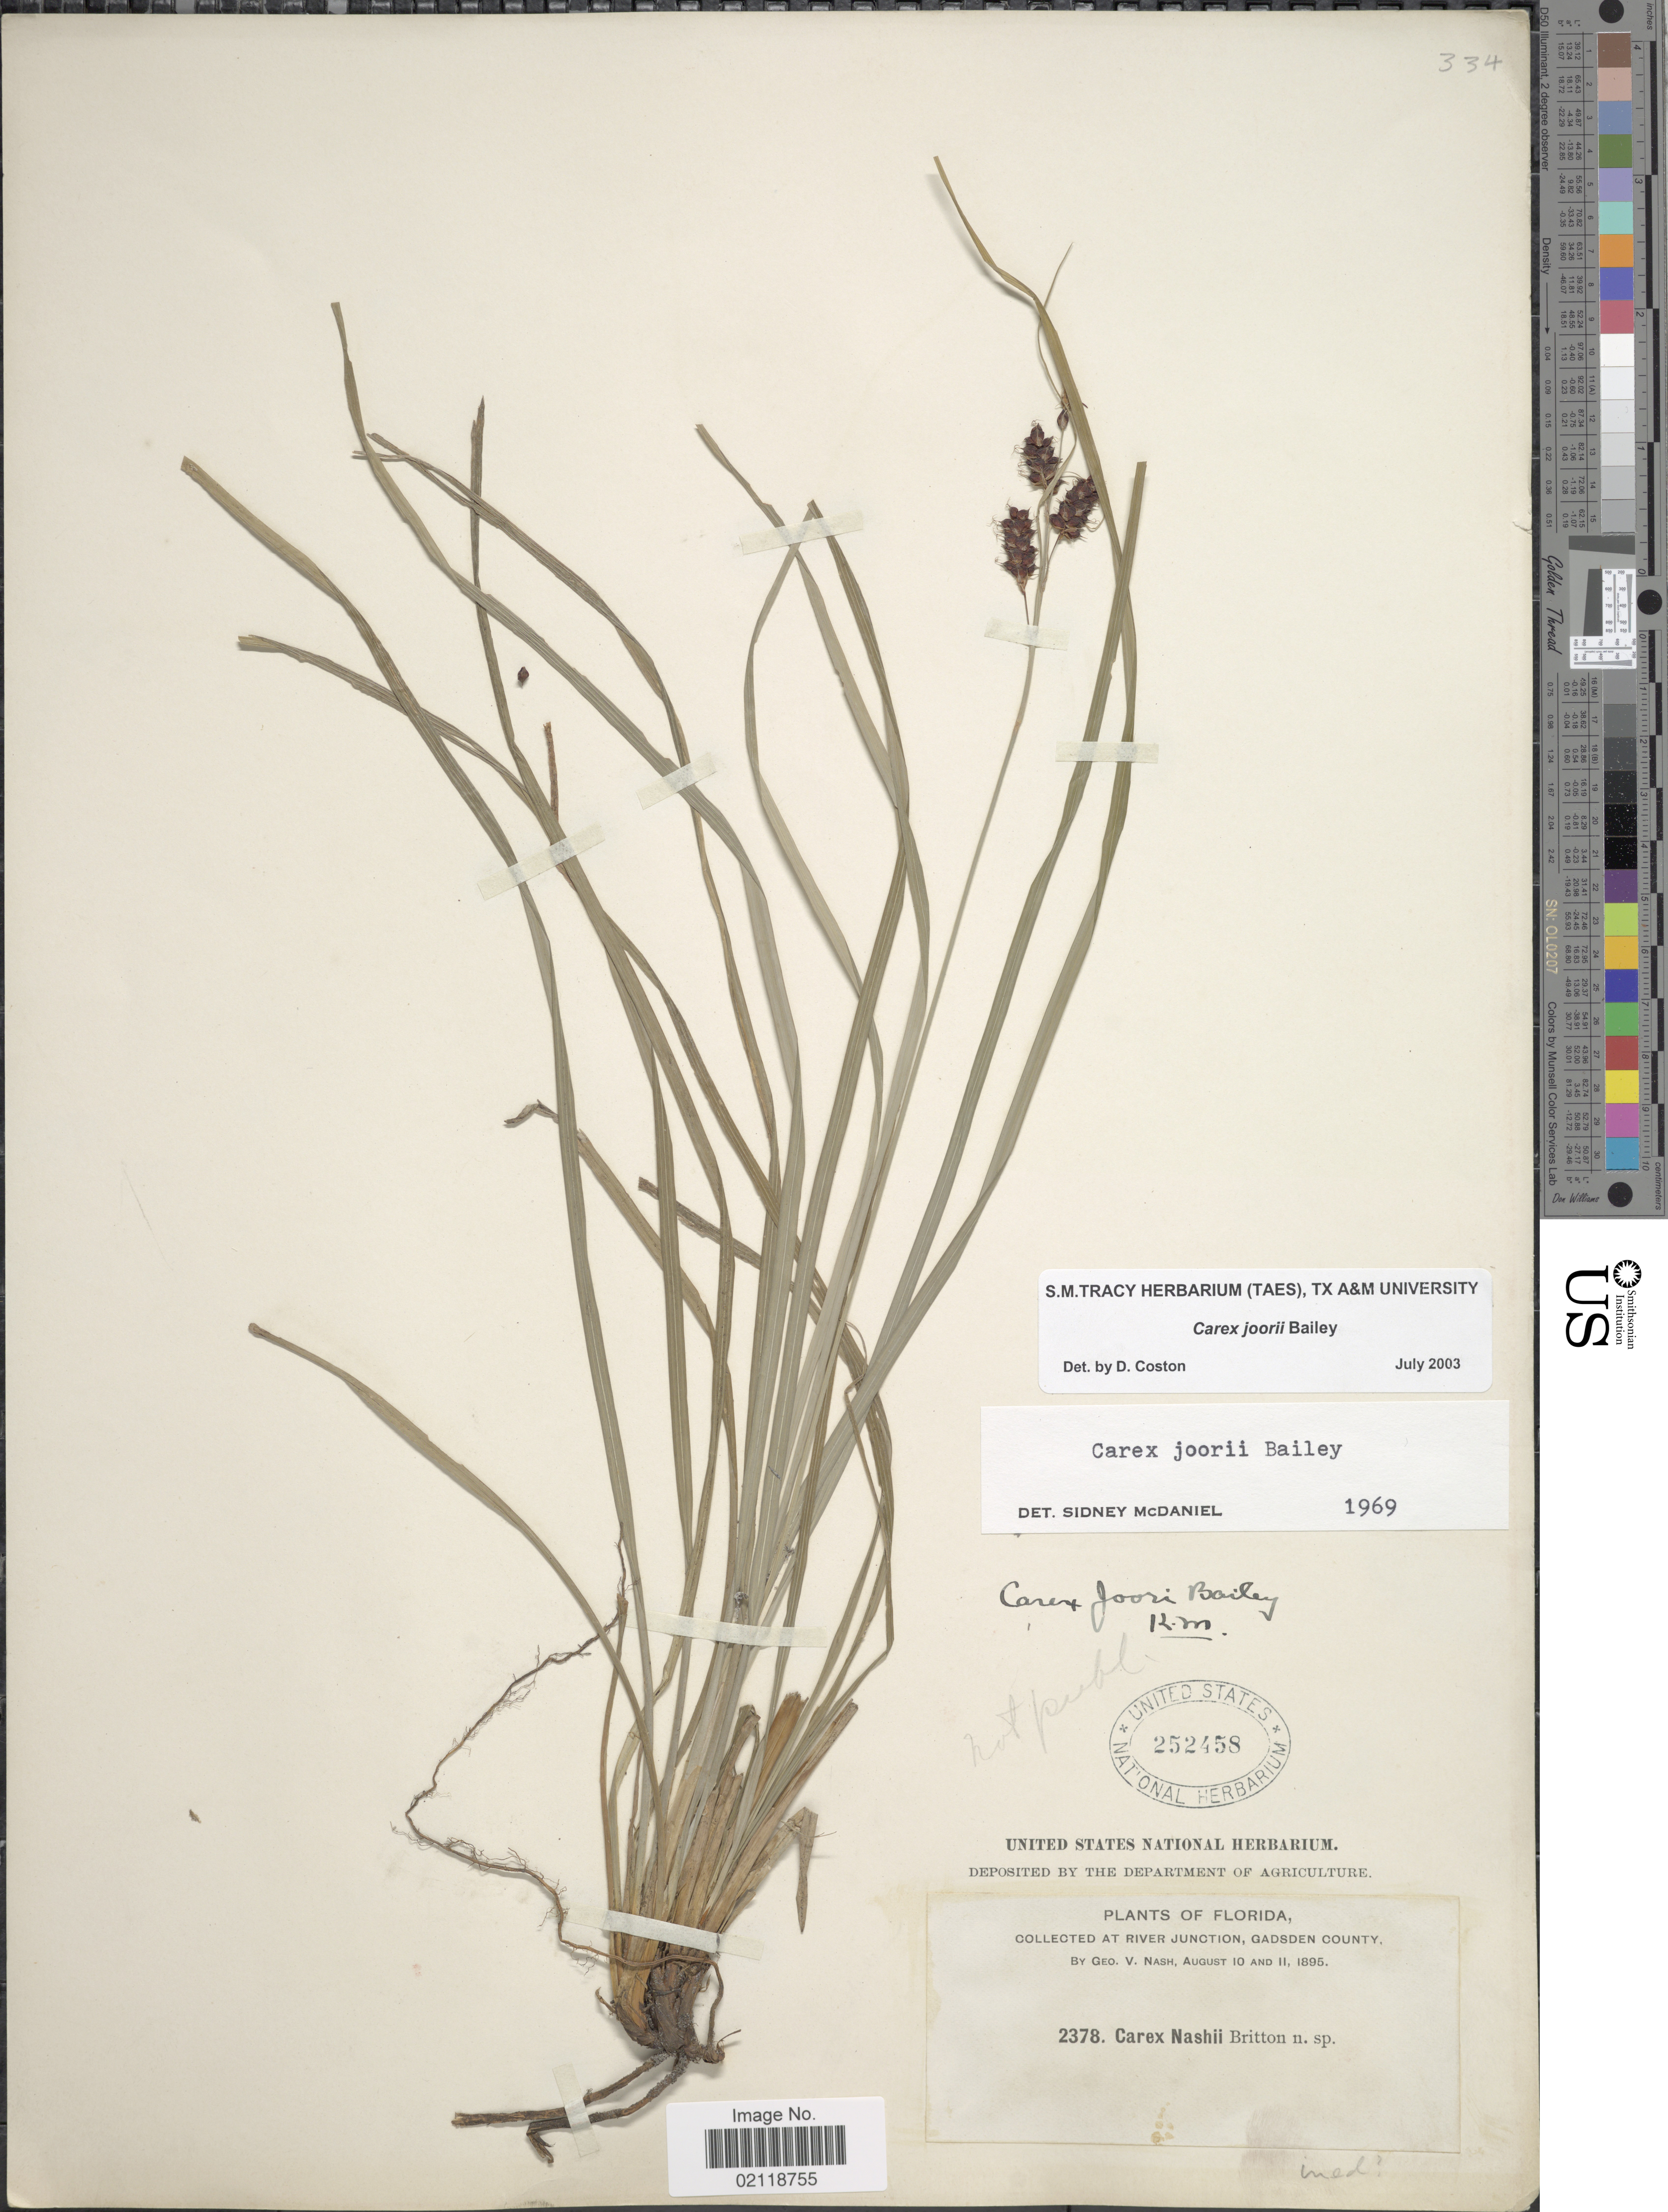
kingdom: Plantae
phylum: Tracheophyta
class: Liliopsida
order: Poales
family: Cyperaceae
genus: Carex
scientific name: Carex joorii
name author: L.H. Bailey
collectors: G. V. Nash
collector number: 2378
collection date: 1895-08-10/1895-08-11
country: United States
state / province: Florida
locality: At River Junction, Gadsden County.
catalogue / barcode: US 252458